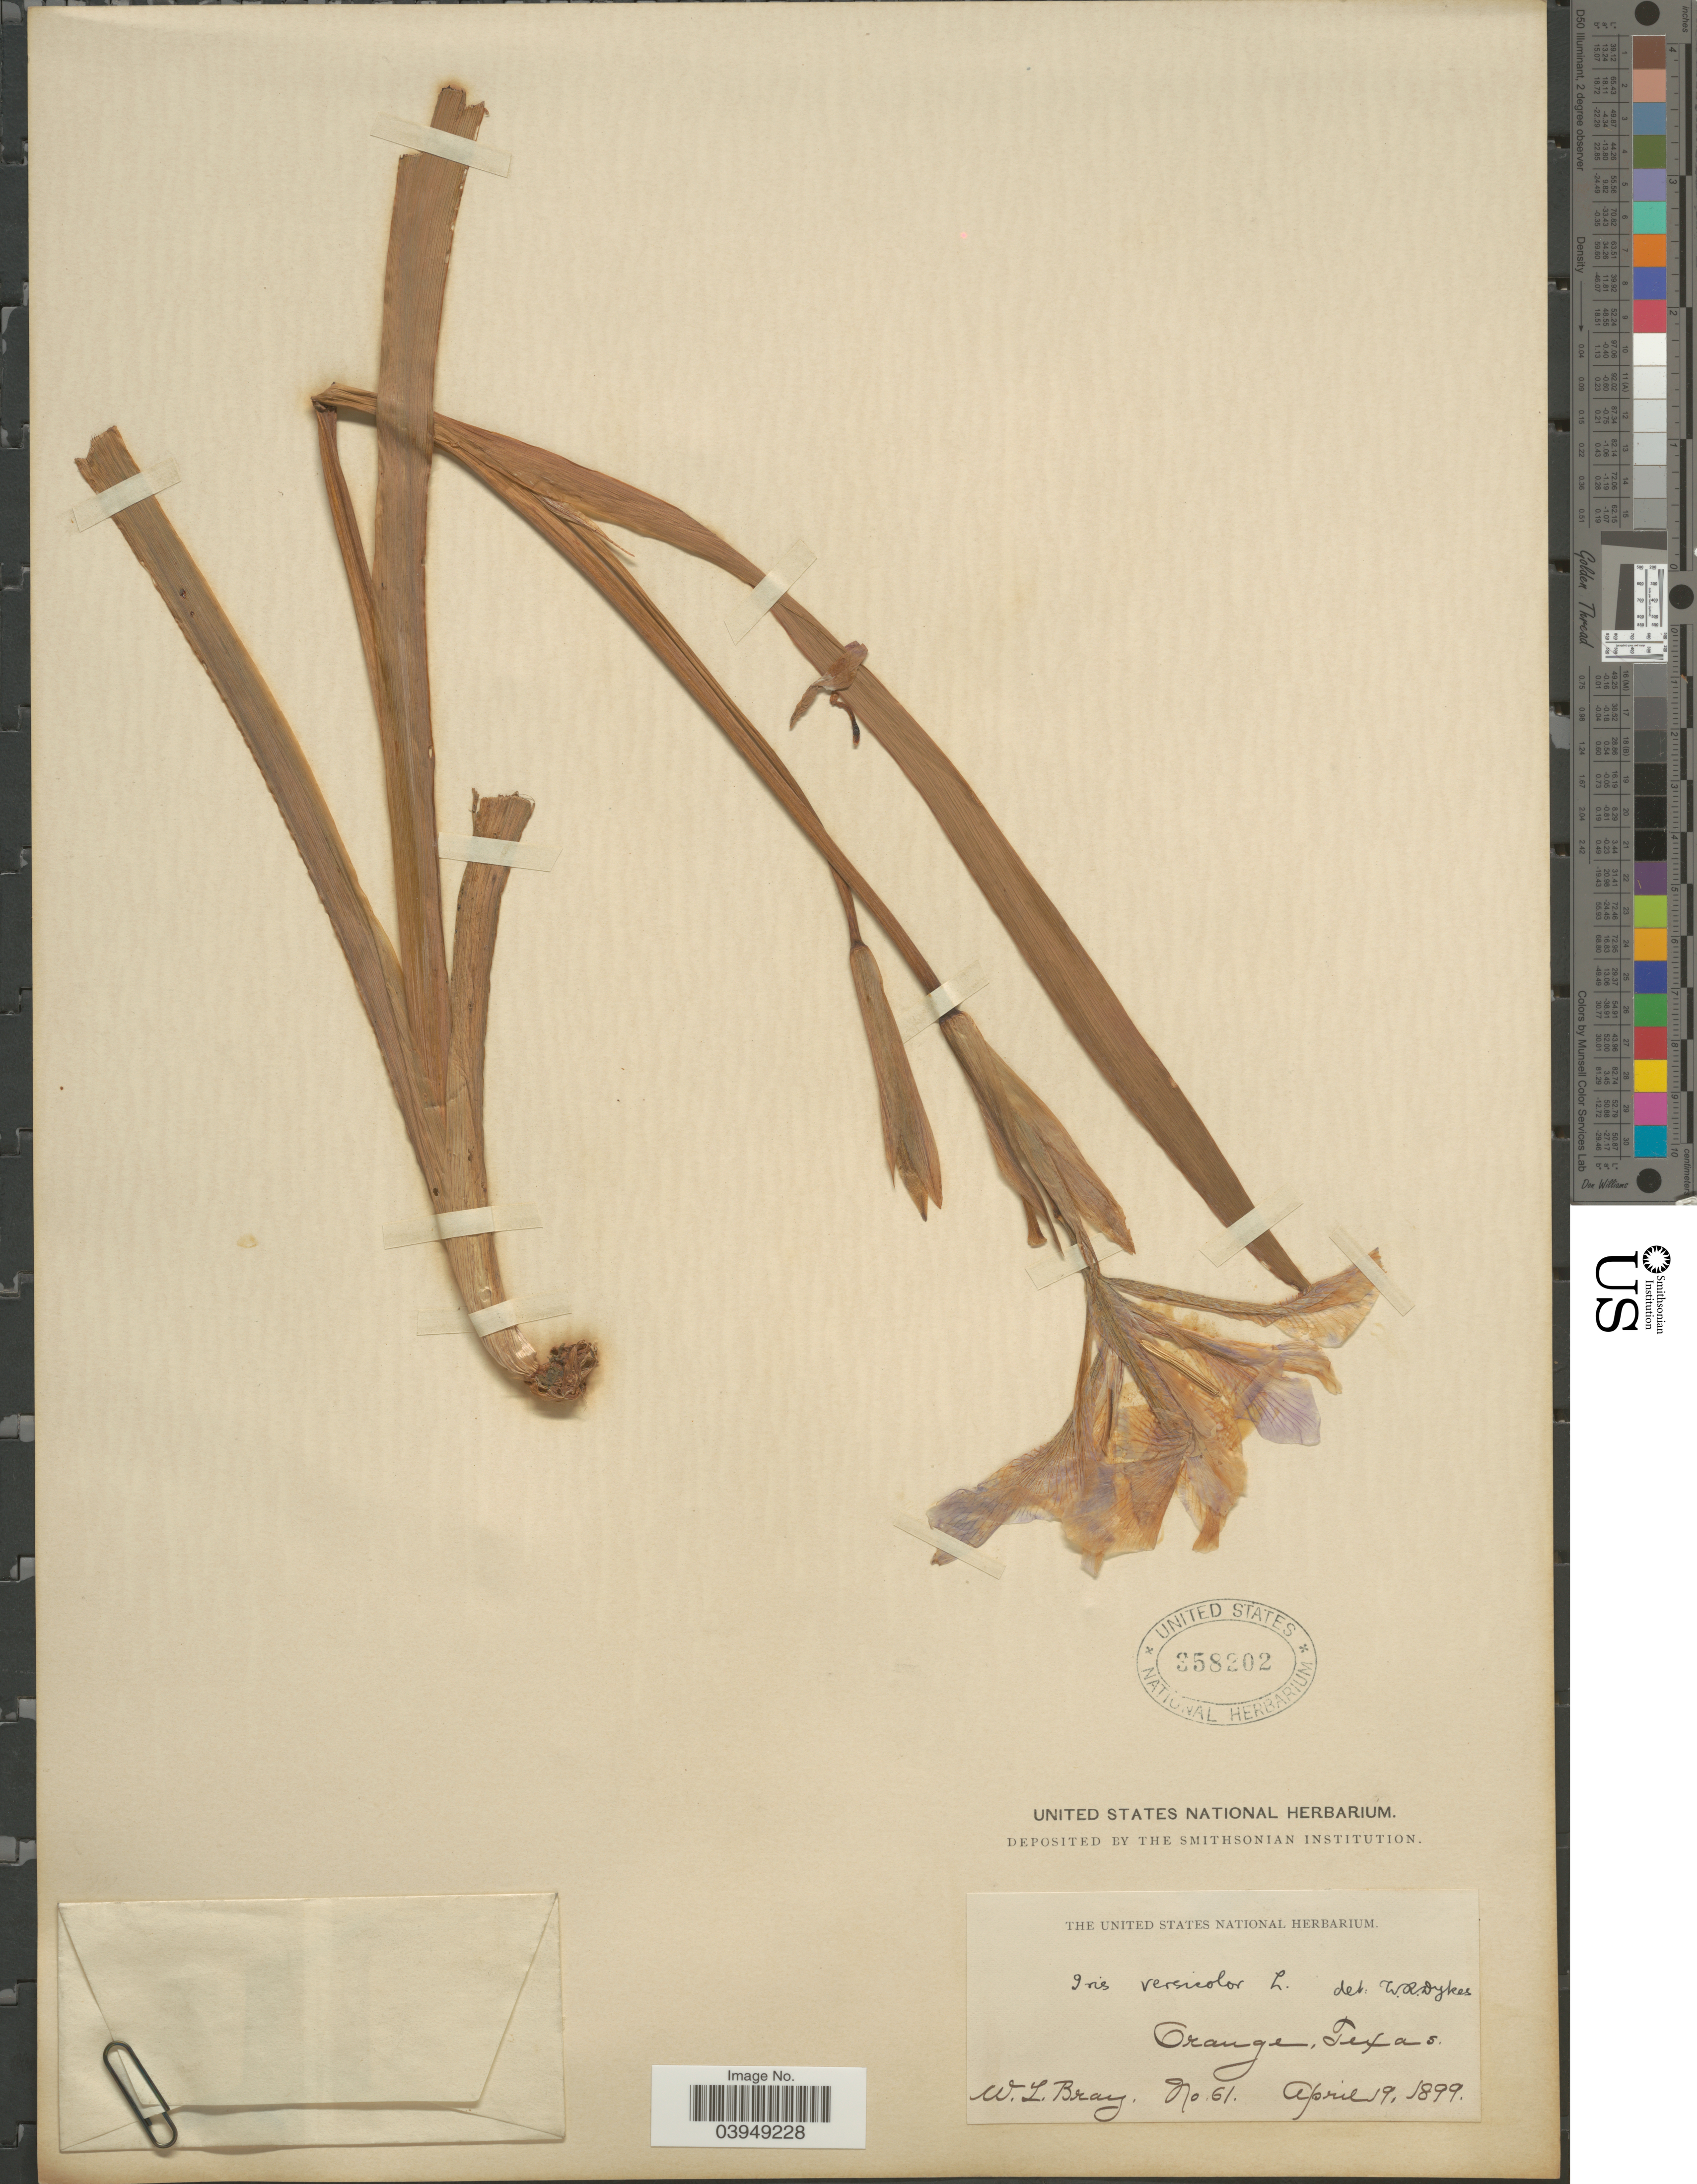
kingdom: Plantae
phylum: Tracheophyta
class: Liliopsida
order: Asparagales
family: Iridaceae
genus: Iris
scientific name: Iris versicolor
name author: L.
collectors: W. L. Bray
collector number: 61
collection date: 1899-04-19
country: United States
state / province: Texas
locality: Orange.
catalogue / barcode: US 358202